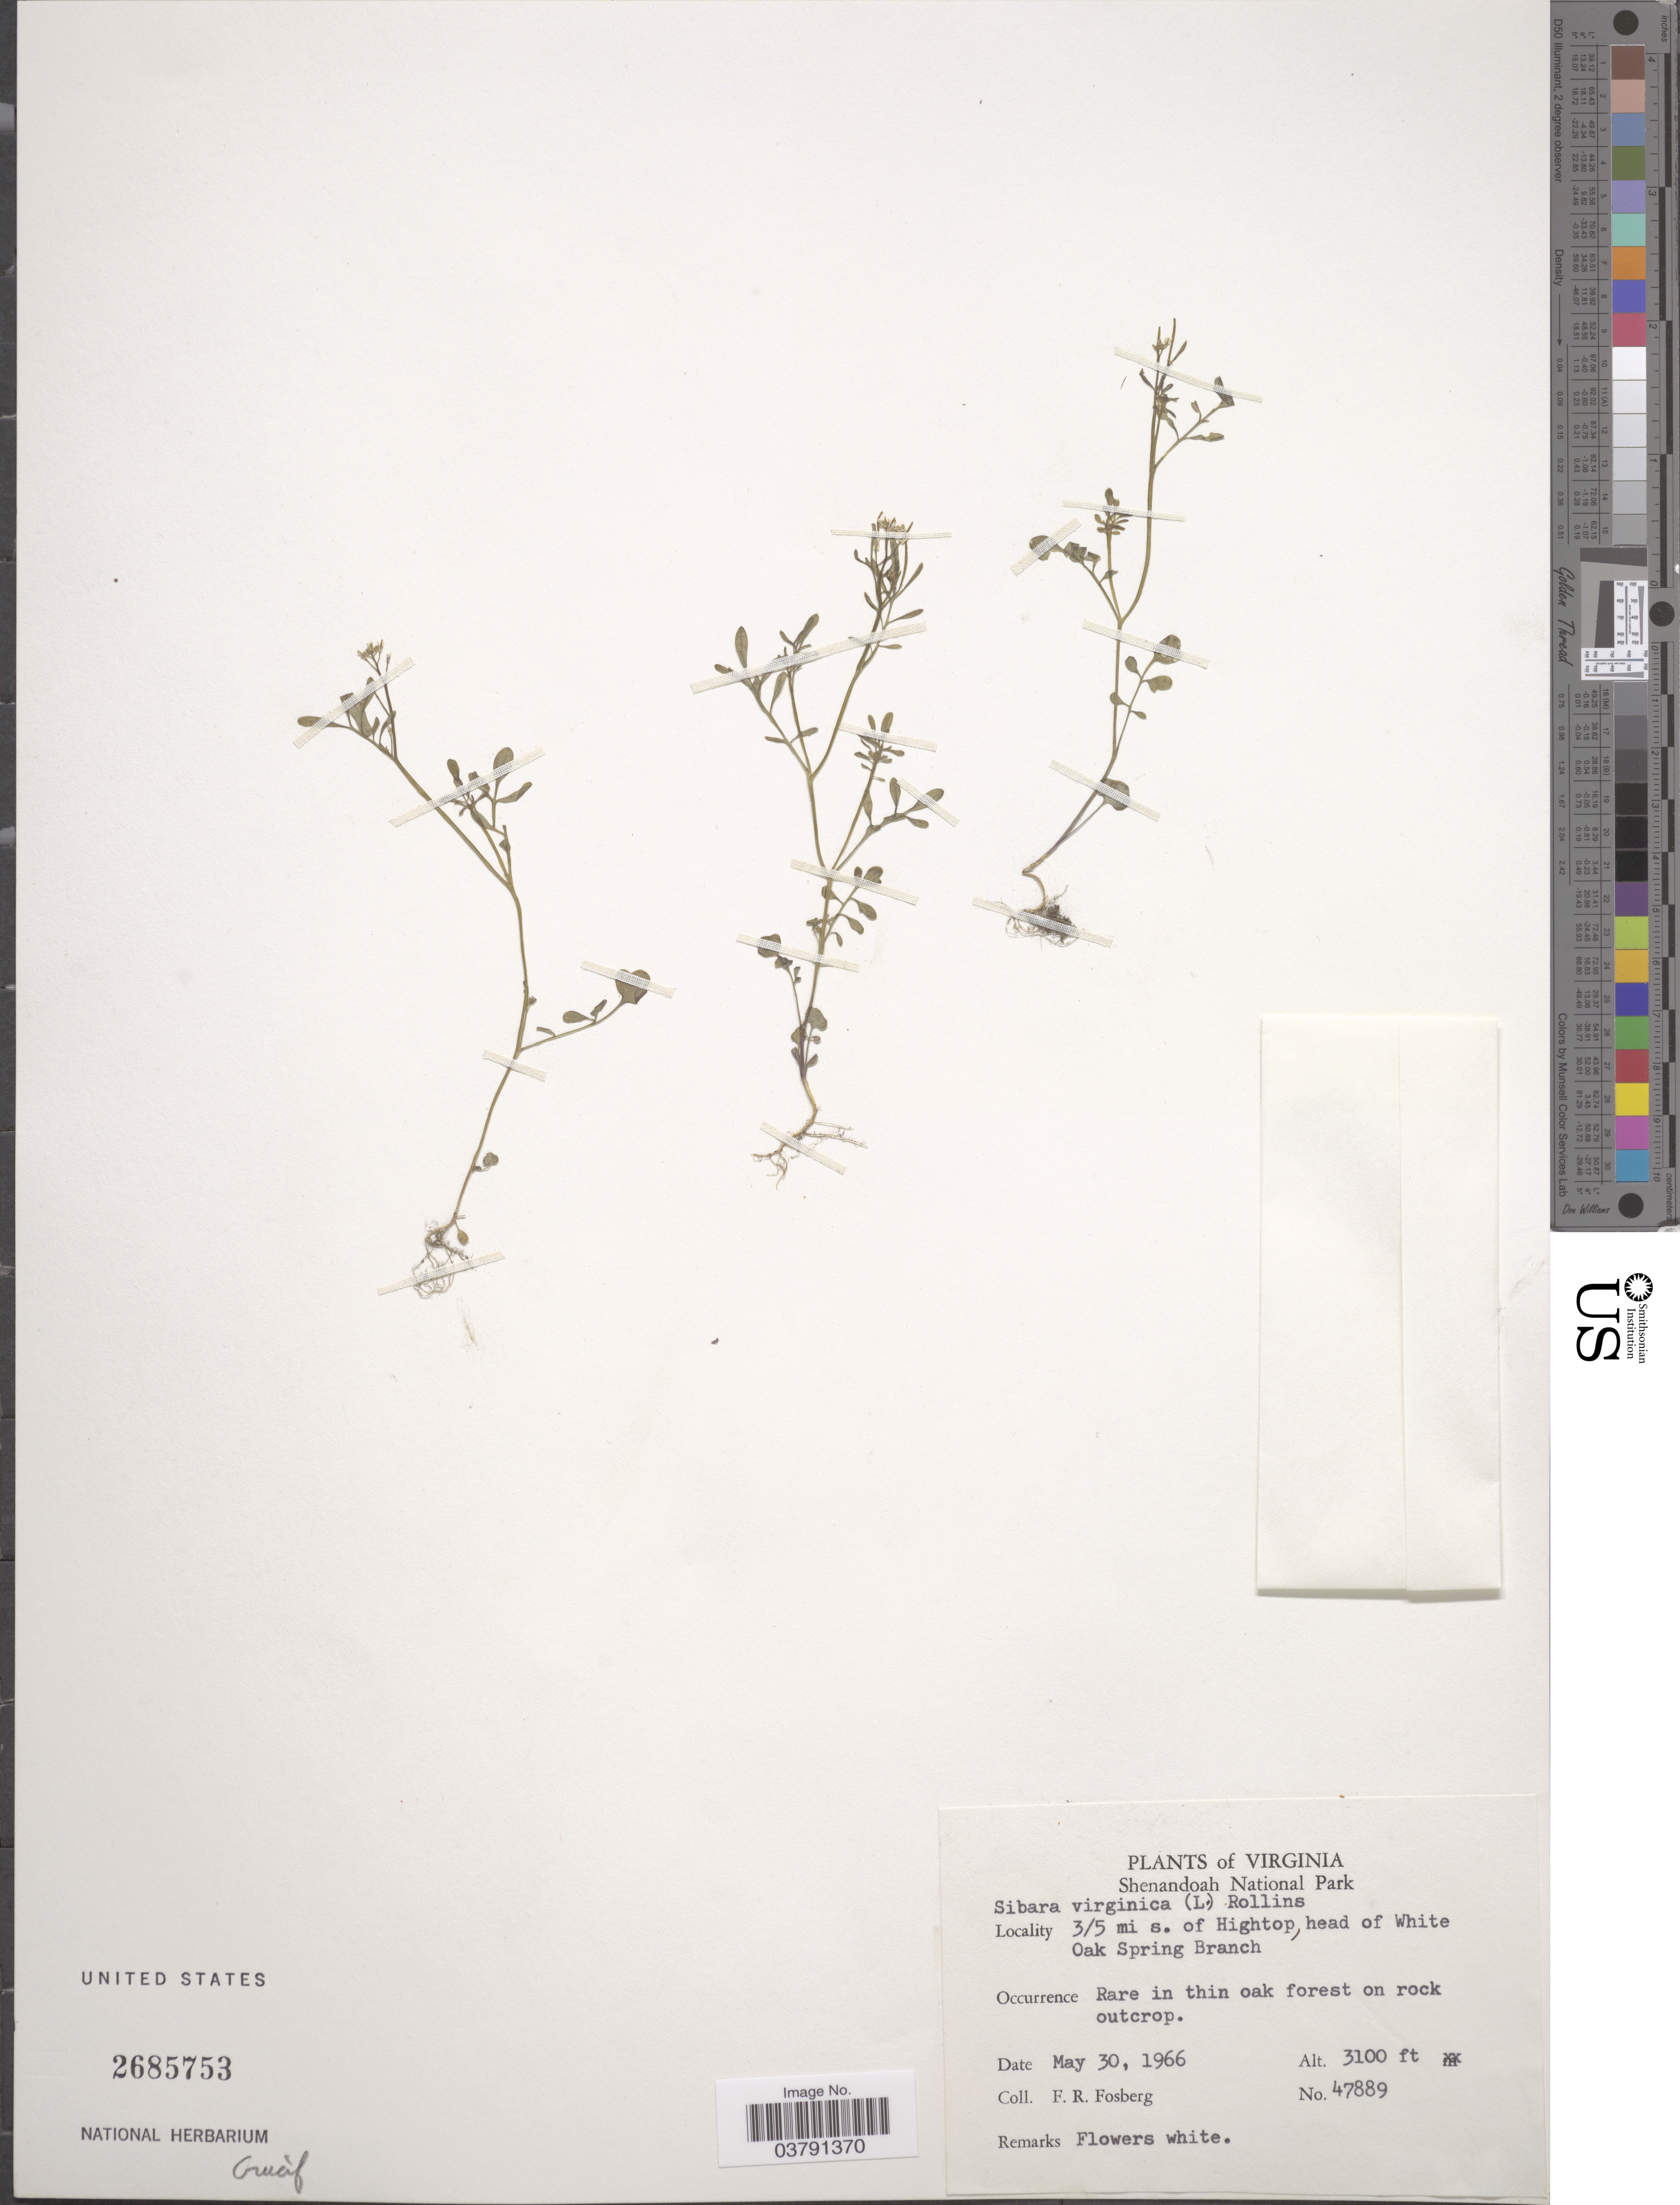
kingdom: Plantae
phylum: Tracheophyta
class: Magnoliopsida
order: Brassicales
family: Brassicaceae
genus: Planodes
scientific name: Planodes virginicum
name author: (L.) Greene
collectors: F. R. Fosberg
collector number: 47889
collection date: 1966-05-30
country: United States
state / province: Virginia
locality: Shenandoah National Park. 3/5 mi s. of Hightop, head of White Oak Spring Branch.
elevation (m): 945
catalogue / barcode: US 2685753